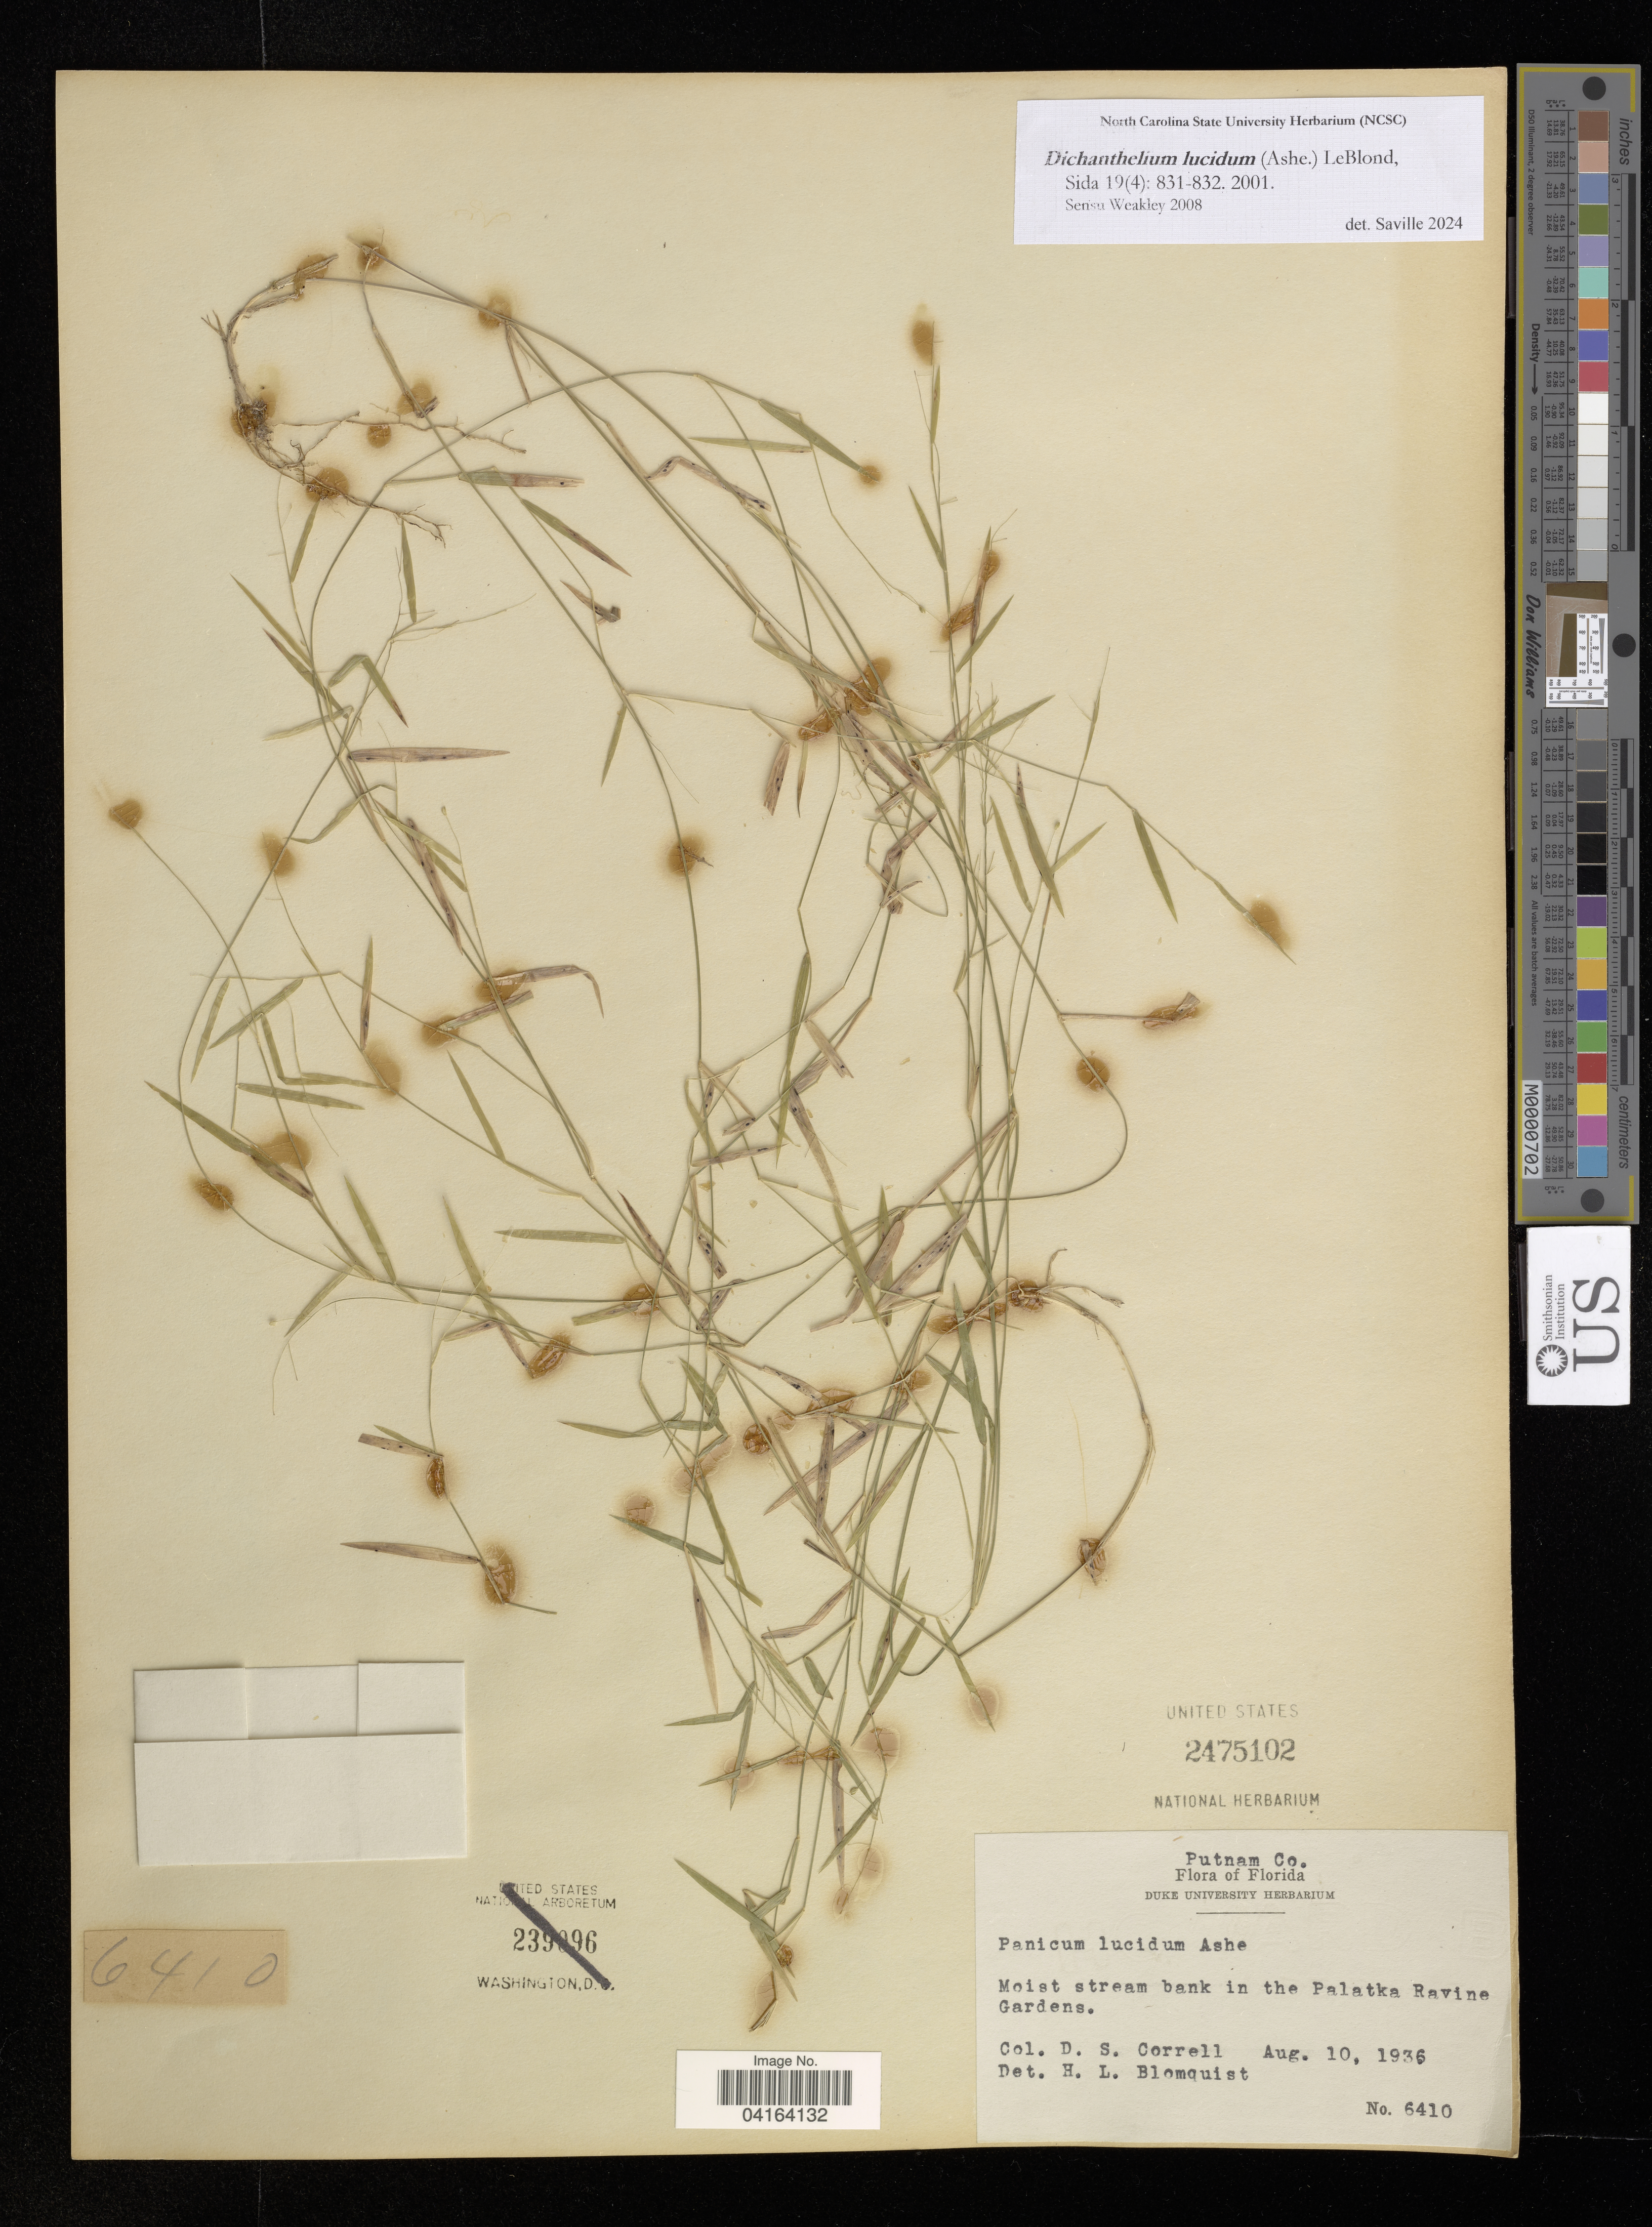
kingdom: Plantae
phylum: Tracheophyta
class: Liliopsida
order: Poales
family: Poaceae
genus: Dichanthelium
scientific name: Dichanthelium lucidum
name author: (Ashe) LeBlond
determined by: Saville, A. C., (NCSC), North Carolina State University (UNITED STATES)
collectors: D. S. Correll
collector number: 6410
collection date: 1936-08-10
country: United States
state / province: Florida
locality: Putnam Co. In the Palatka Ravine Gardens.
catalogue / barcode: US 2475102